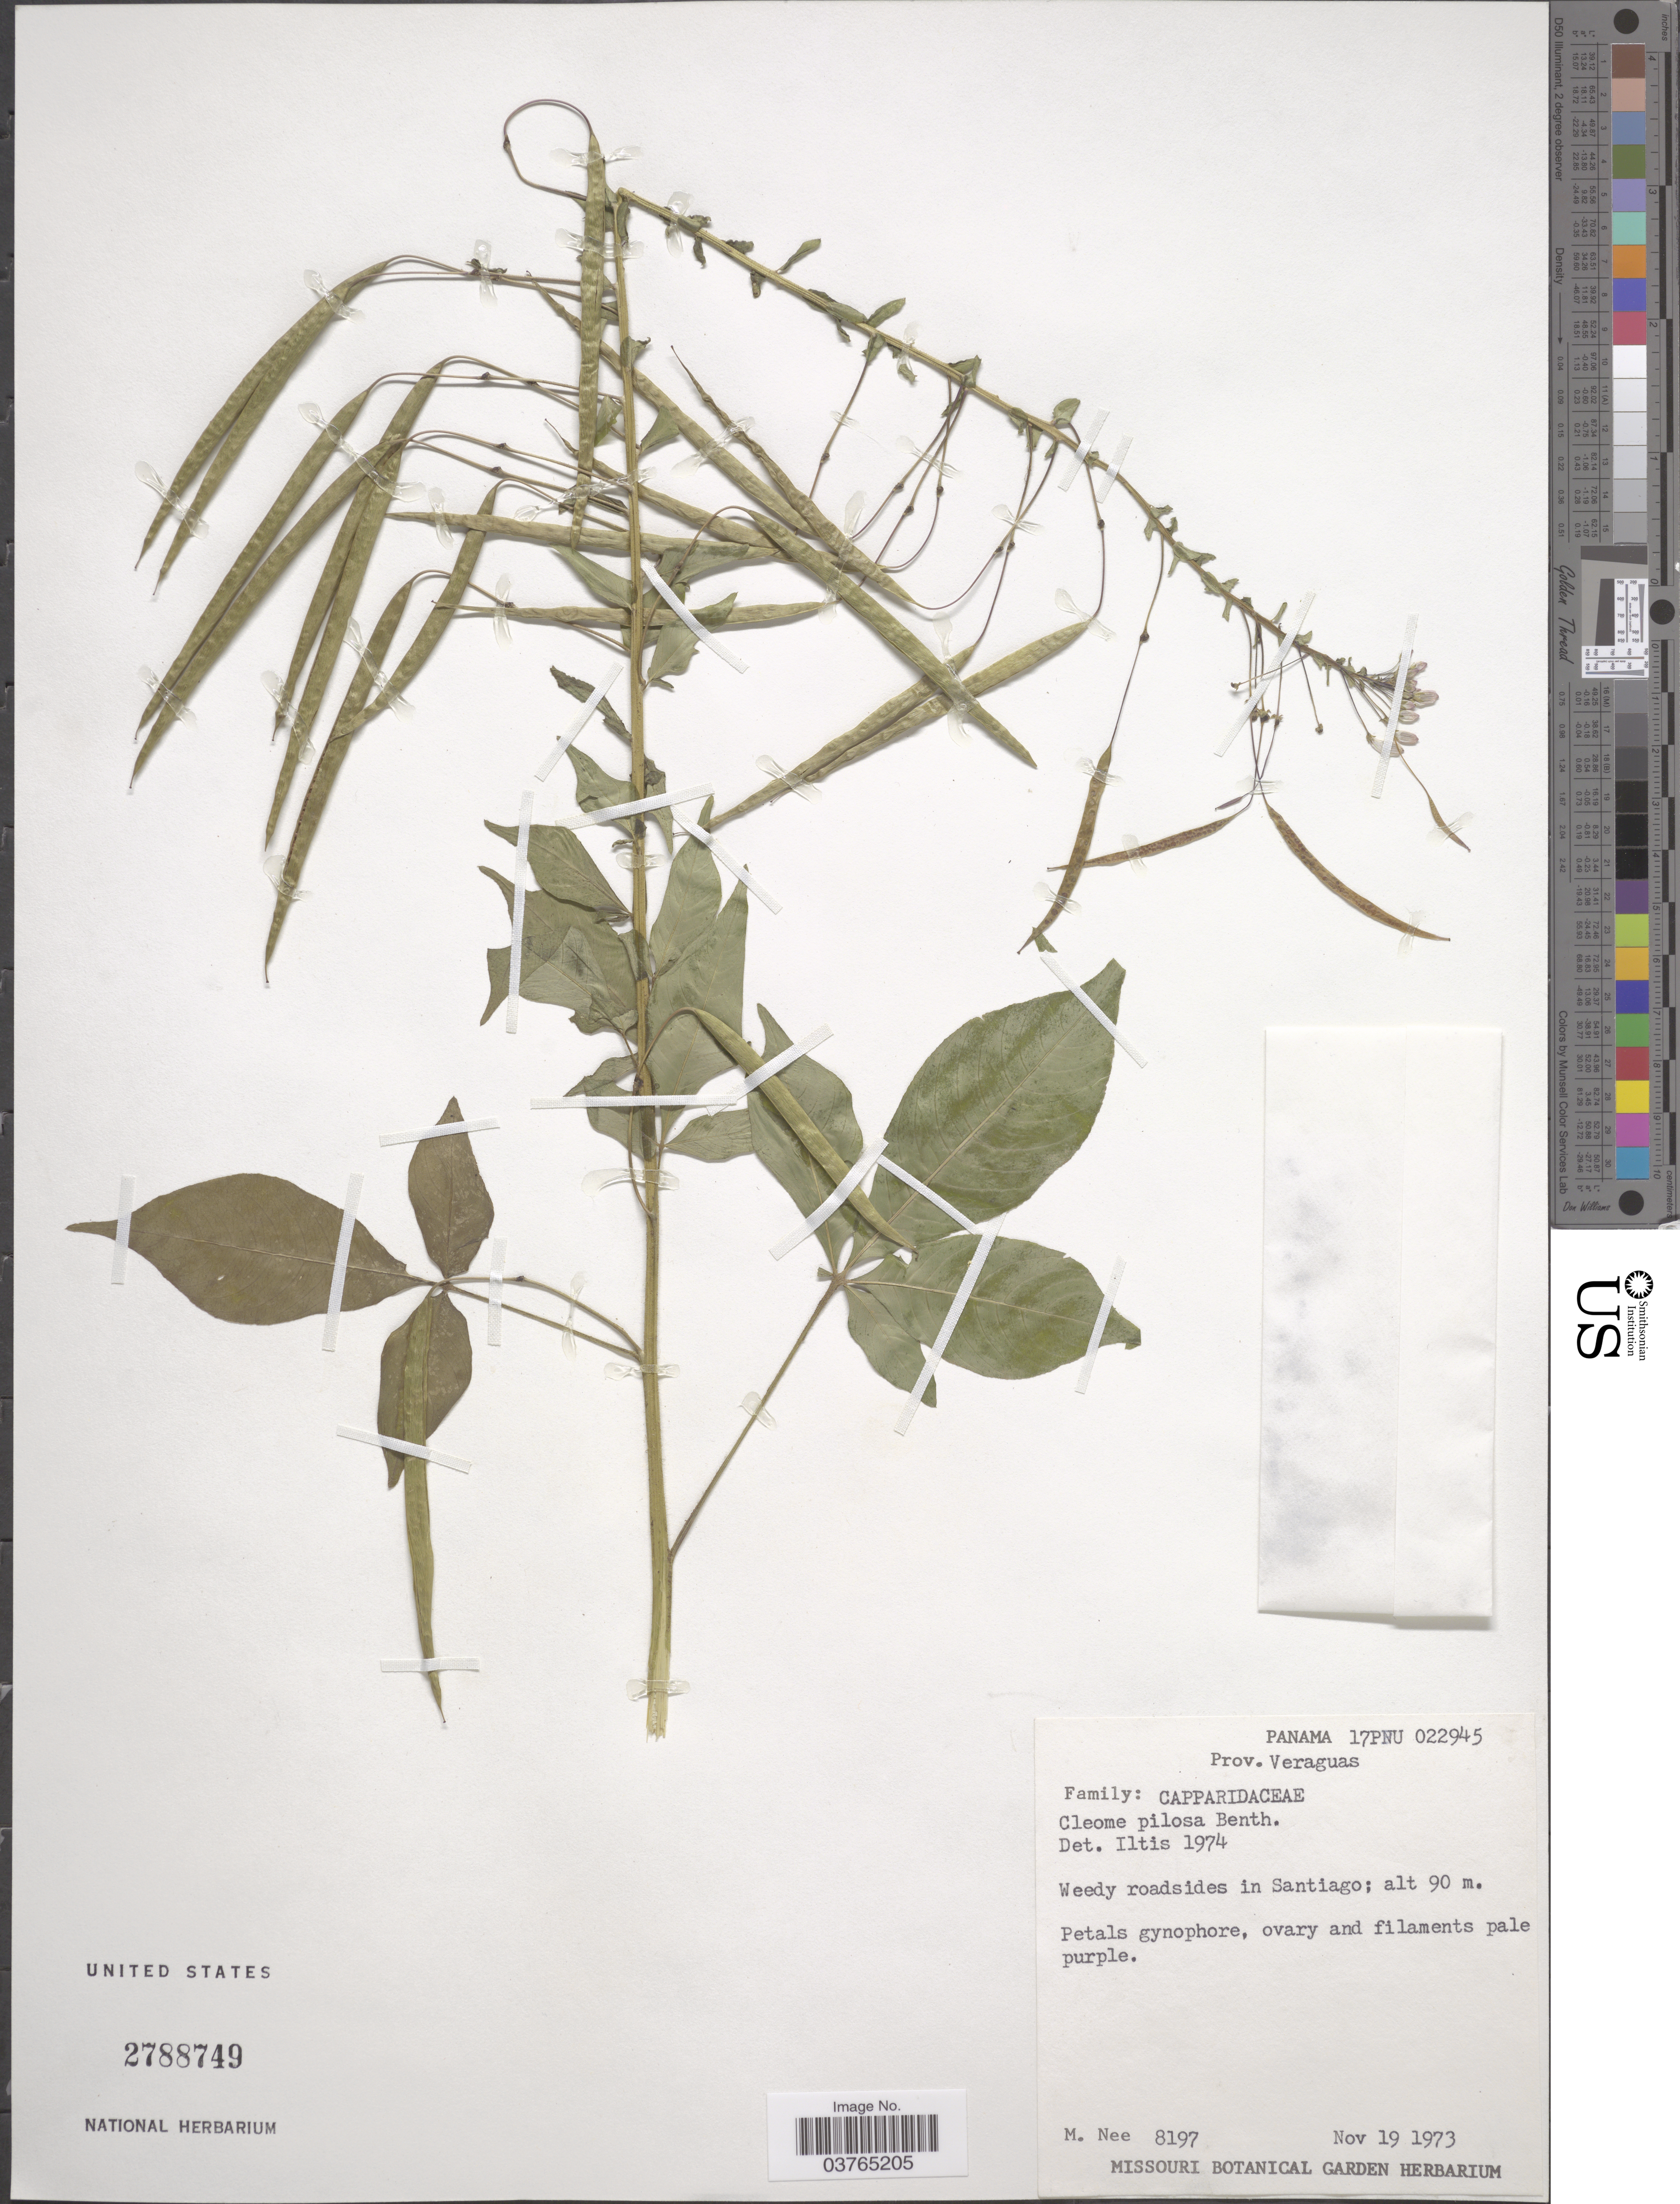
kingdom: Plantae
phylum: Tracheophyta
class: Magnoliopsida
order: Brassicales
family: Cleomaceae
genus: Cochranella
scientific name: Cochranella pilosa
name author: (Benth.) E.M. McGinty & Roalson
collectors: M. Nee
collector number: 8197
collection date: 1973-11-19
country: Panama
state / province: Veraguas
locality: Weedy roadsides in Santiago.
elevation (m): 90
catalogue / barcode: US 2788749